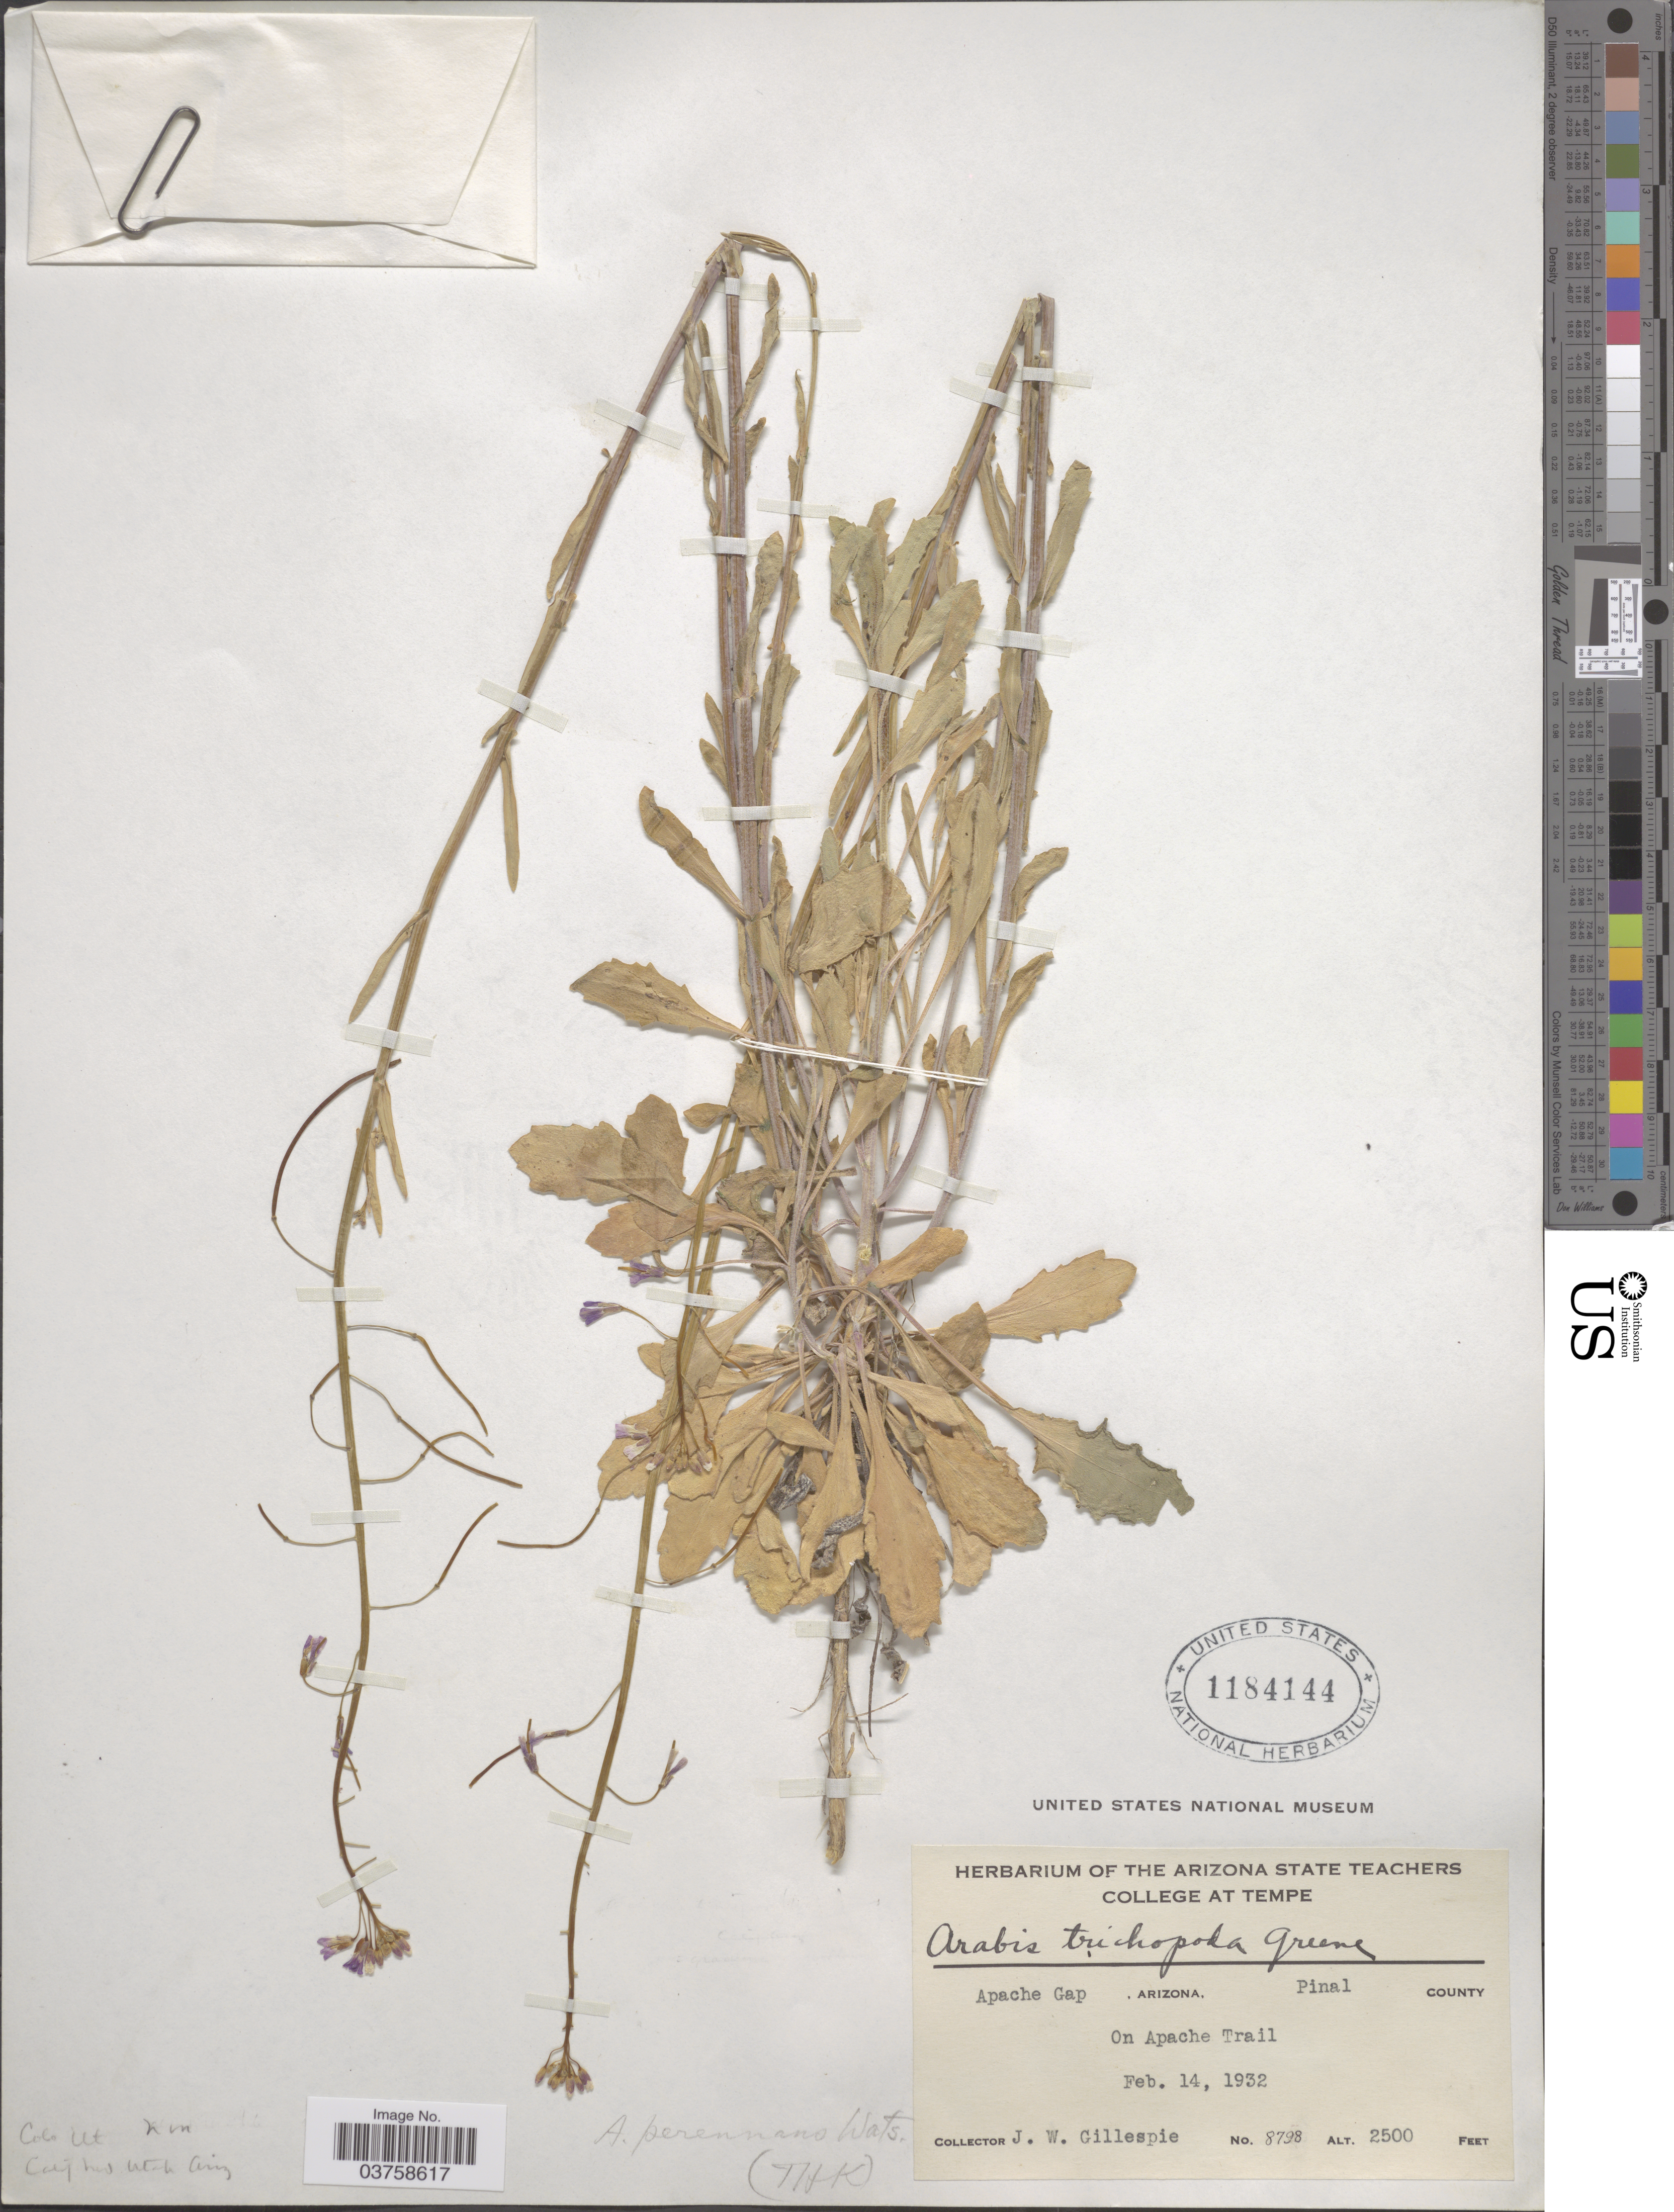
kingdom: Plantae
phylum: Tracheophyta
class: Magnoliopsida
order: Brassicales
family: Brassicaceae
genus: Arabis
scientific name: Arabis perennans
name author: S. Watson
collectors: J. W. Gillespie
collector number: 8798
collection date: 1932-02-14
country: United States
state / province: Arizona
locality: Apache Gap. Pinal County. On Apache Trail.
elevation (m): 762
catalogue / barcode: US 1184144